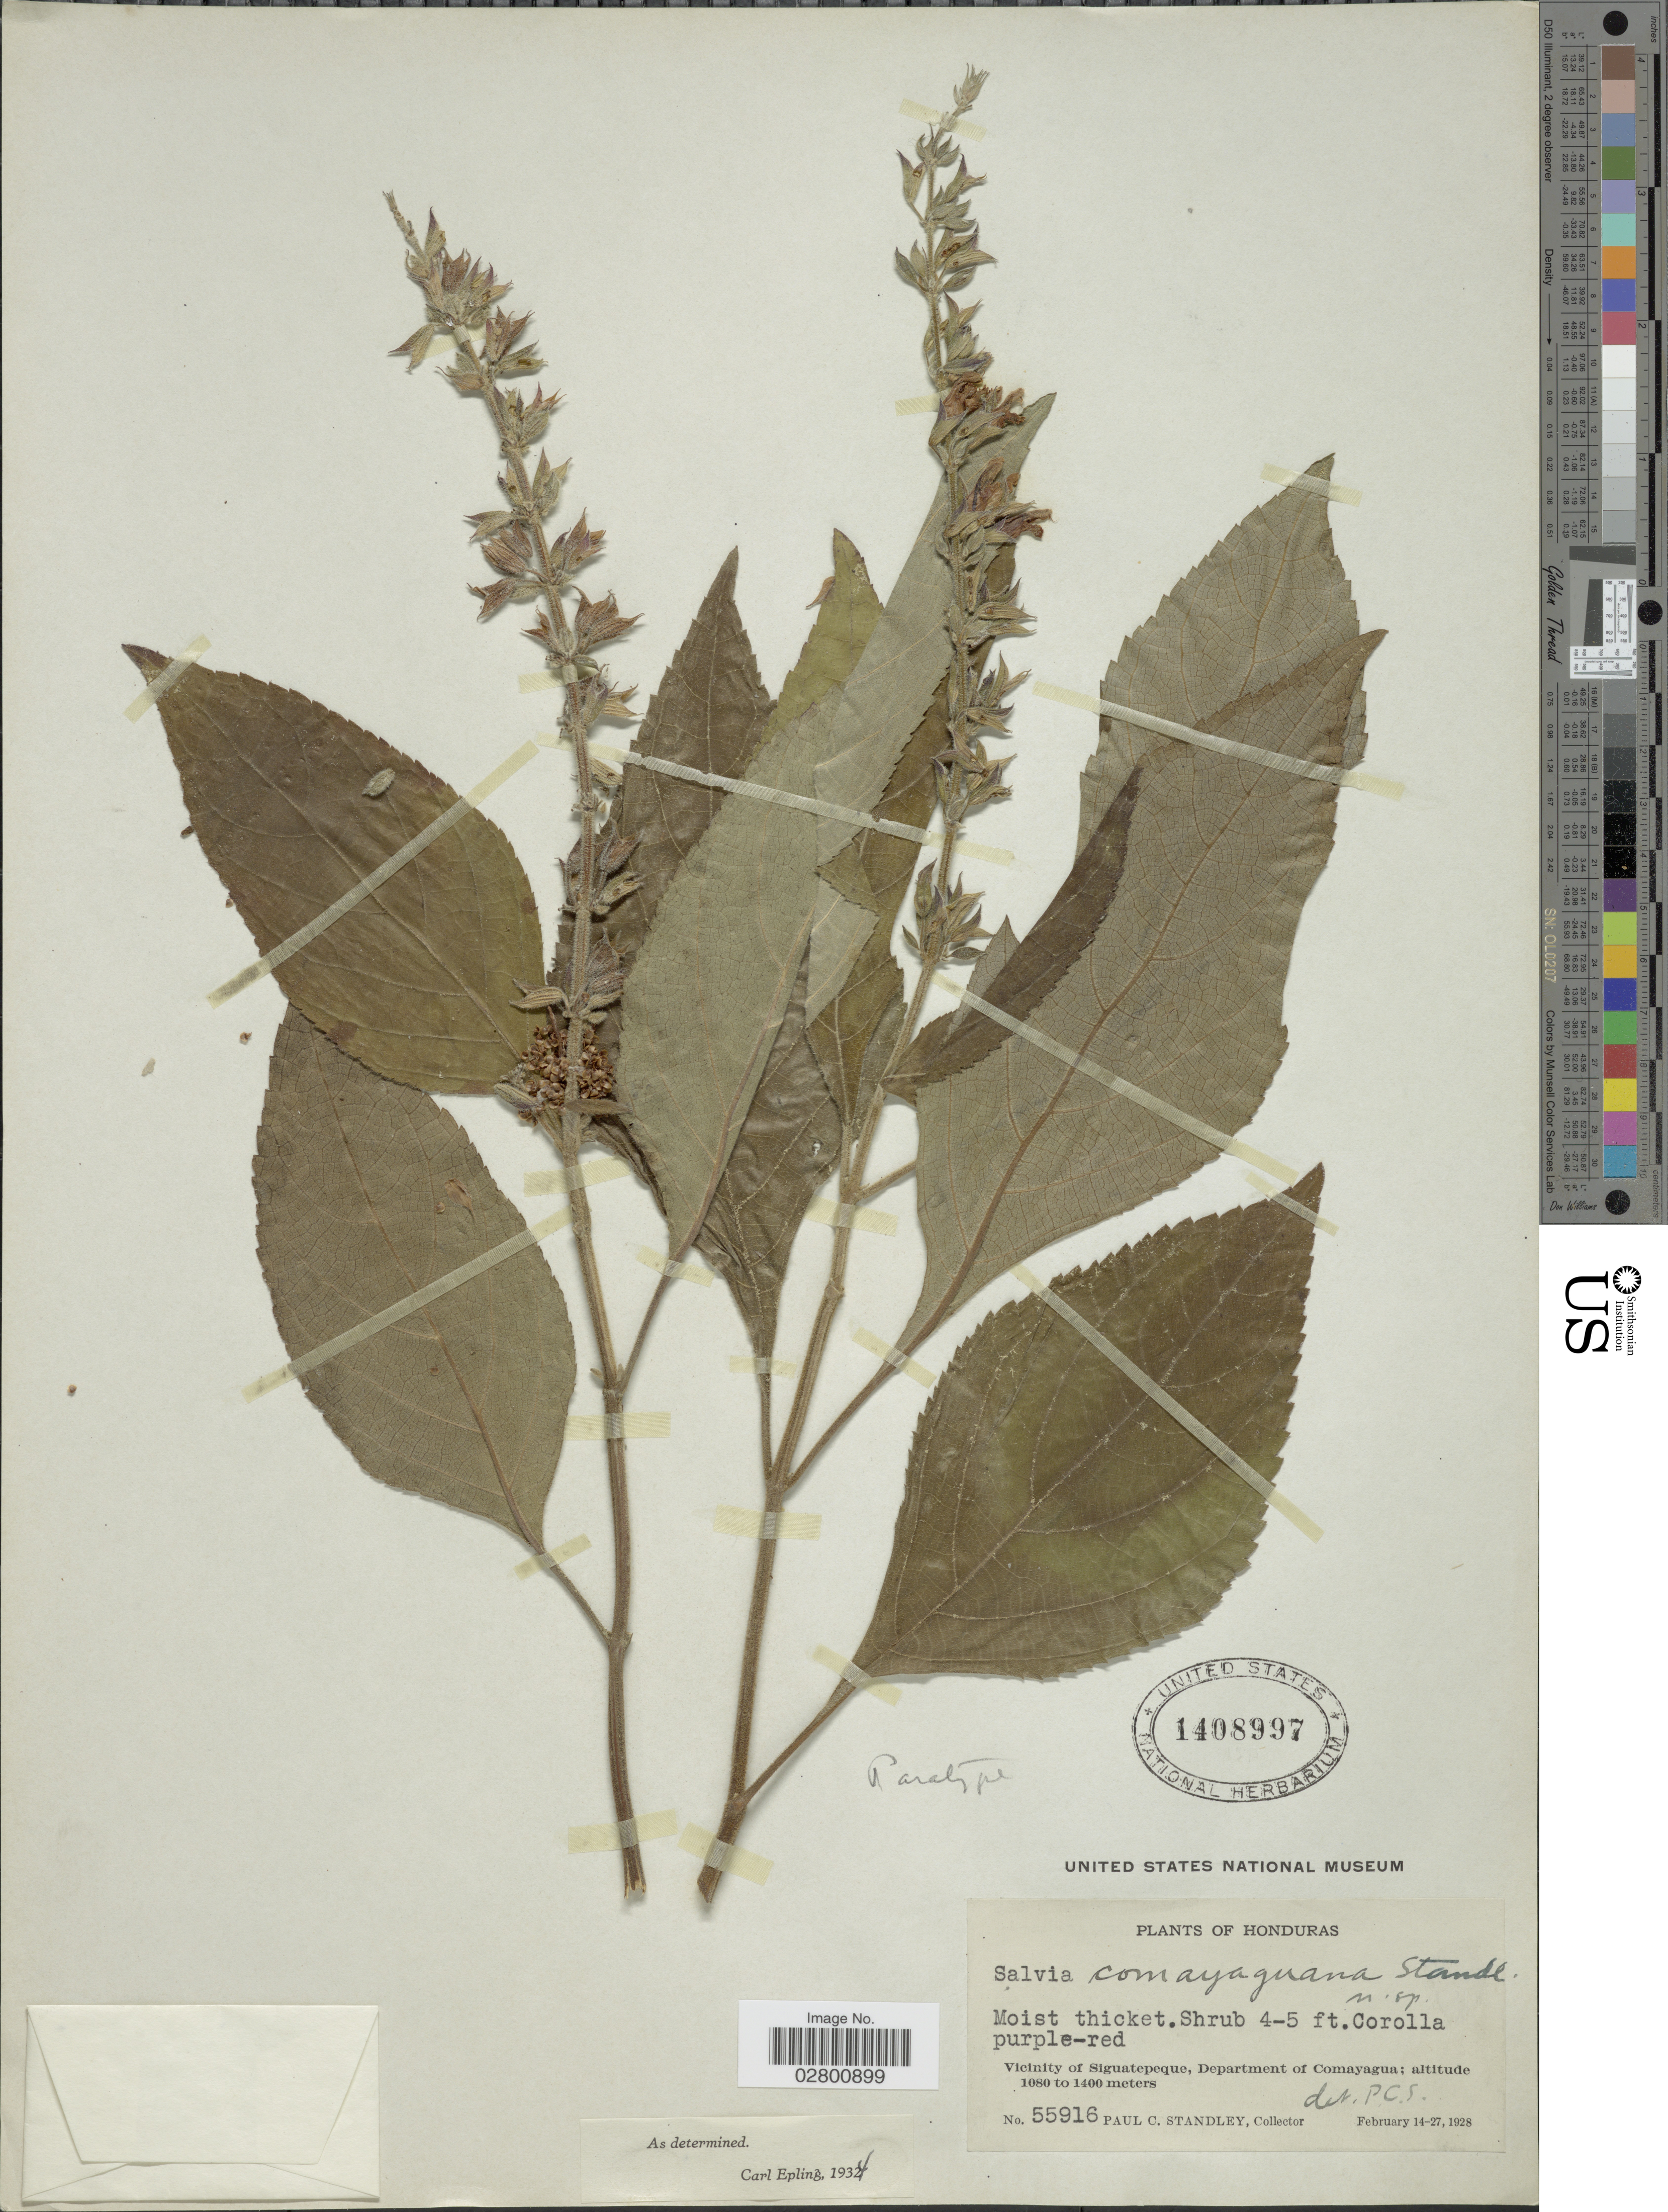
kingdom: Plantae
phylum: Tracheophyta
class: Magnoliopsida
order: Lamiales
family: Lamiaceae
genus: Salvia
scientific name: Salvia comayaguana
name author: Standl.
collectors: P. C. Standley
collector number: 55916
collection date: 1928-02-14/1928-02-27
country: Honduras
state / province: Comayagua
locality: Vicinity of Siguatepeque, Department of Comayagua.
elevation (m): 1080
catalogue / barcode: US 1408997